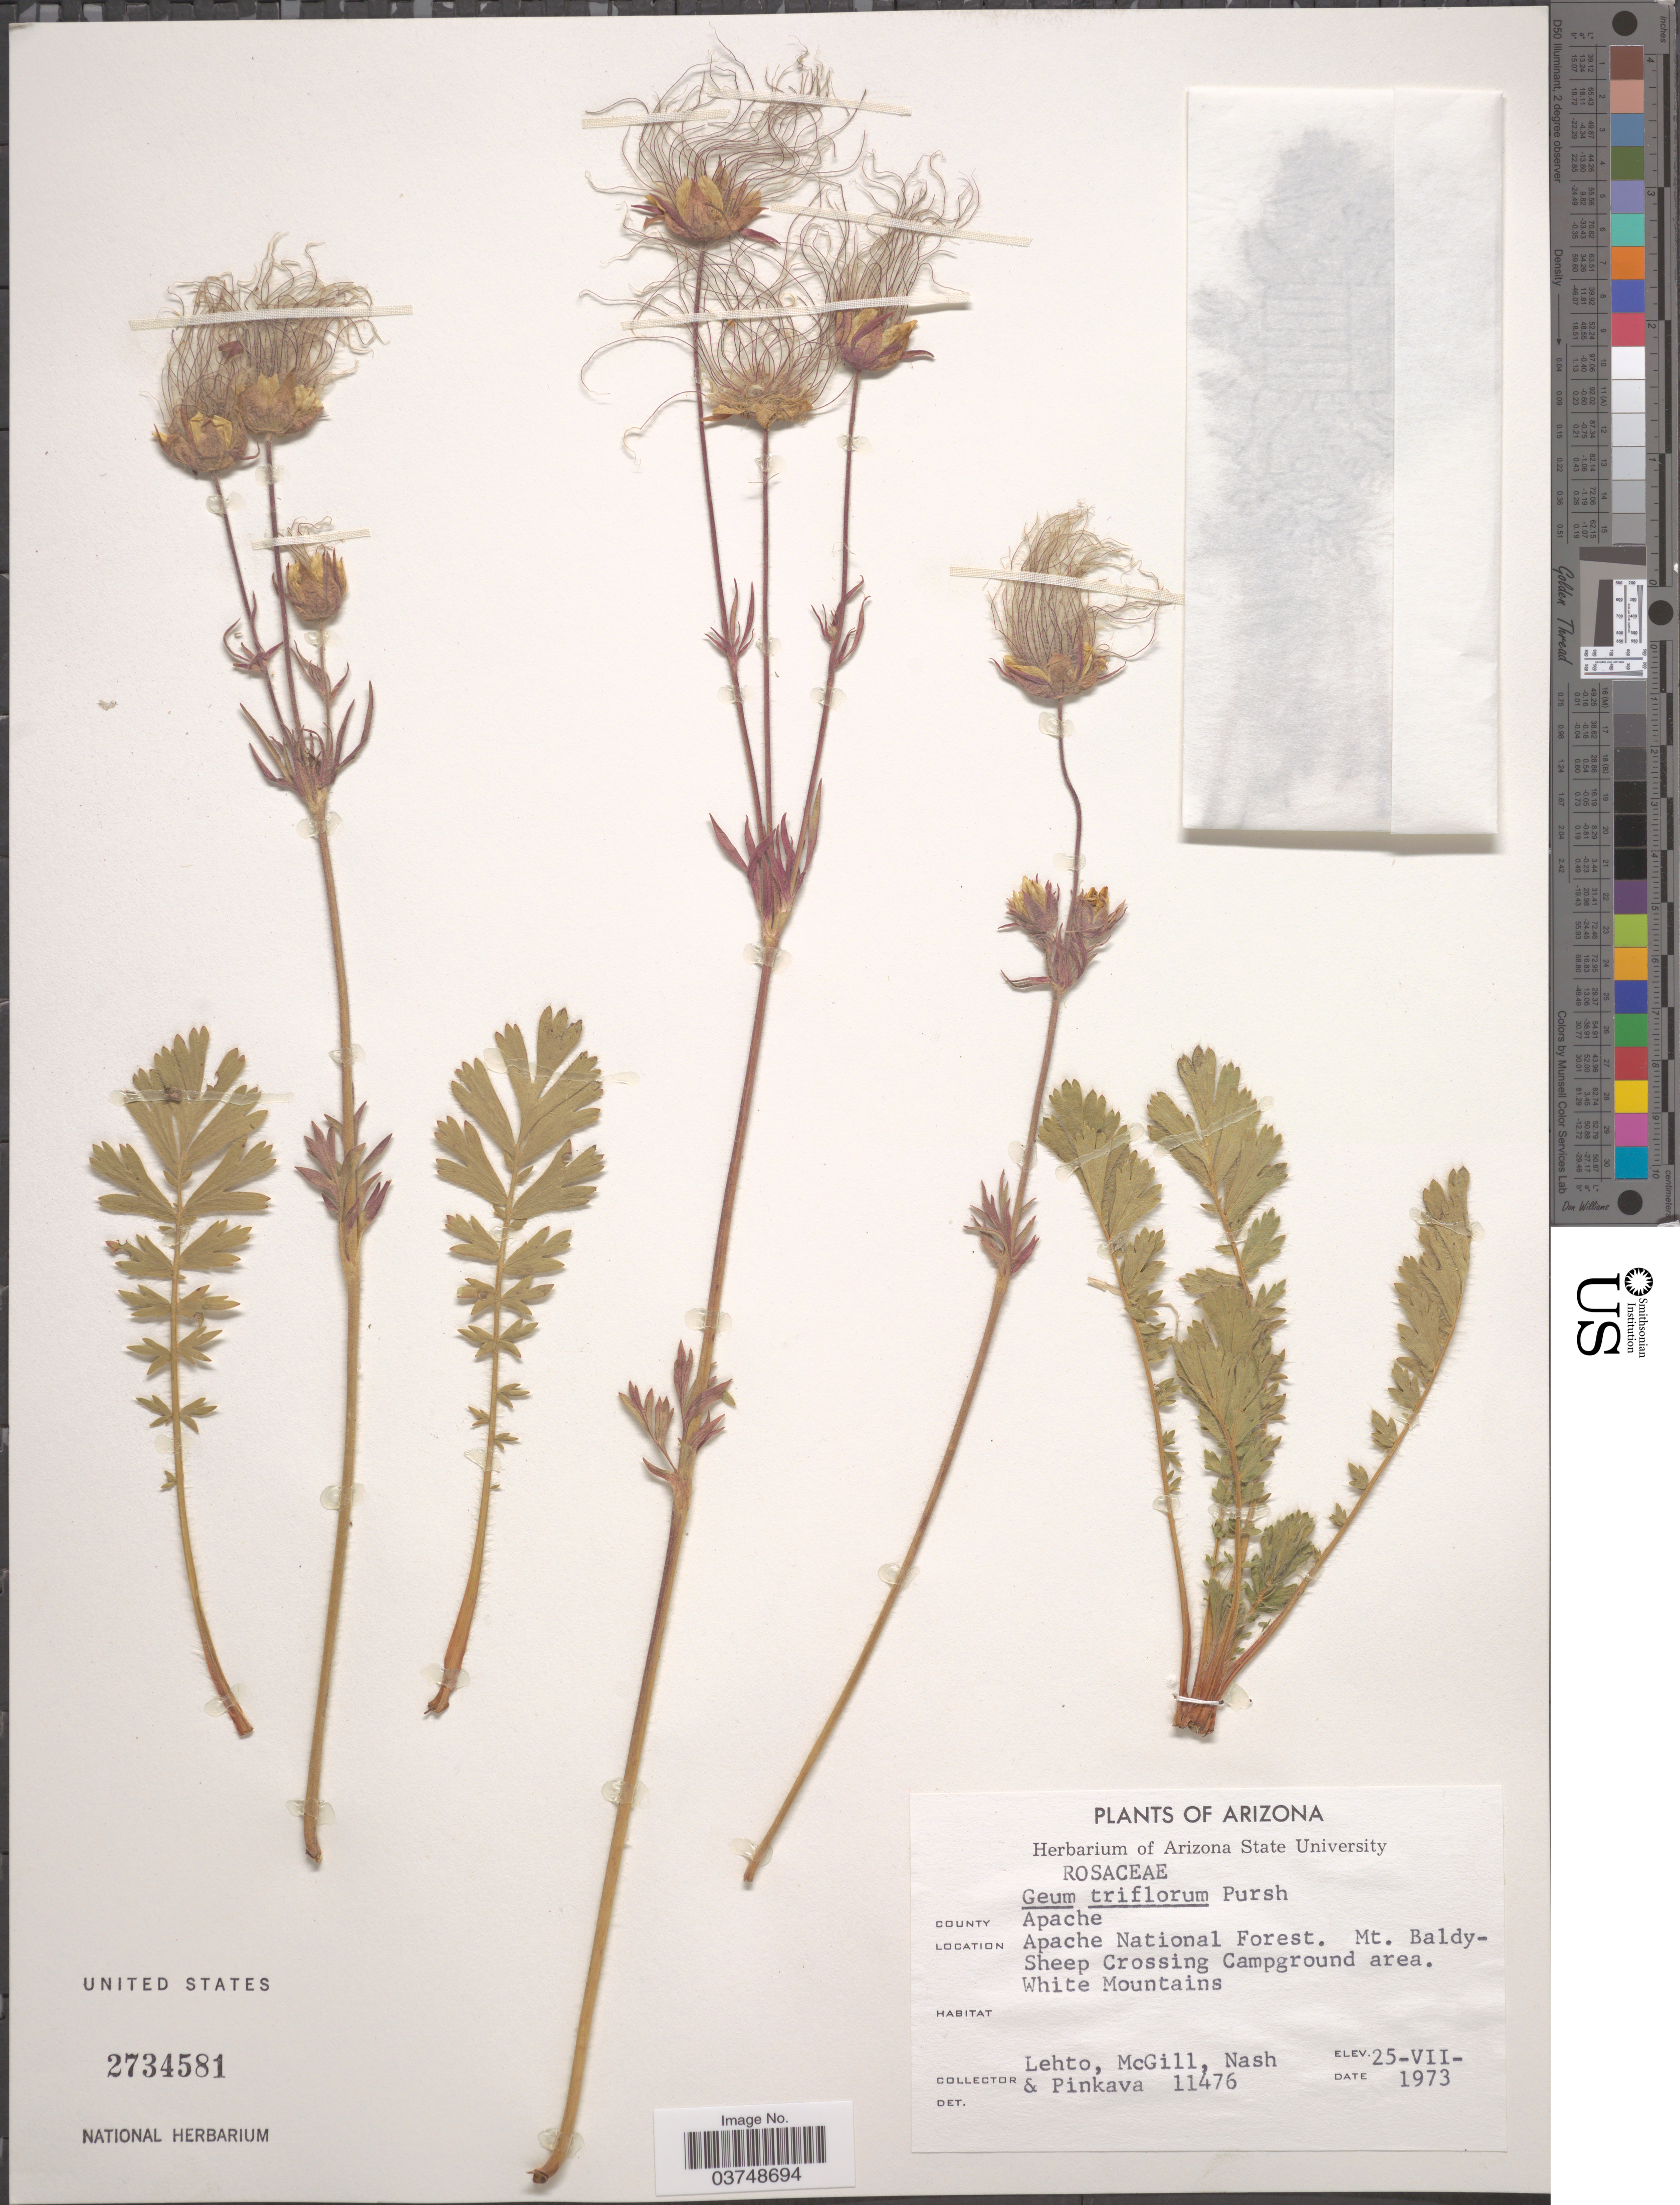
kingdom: Plantae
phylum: Tracheophyta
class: Magnoliopsida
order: Rosales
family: Rosaceae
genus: Geum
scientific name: Geum triflorum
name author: Pursh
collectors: -. Lehto, -. McGill, -- Nash & -. Pinkava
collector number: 11476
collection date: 1973-07-25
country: United States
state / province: Arizona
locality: County Apache. Apache National Forest. Mt. Baldy-Sheep Crossing Campground area. White Mountains.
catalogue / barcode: US 2734581